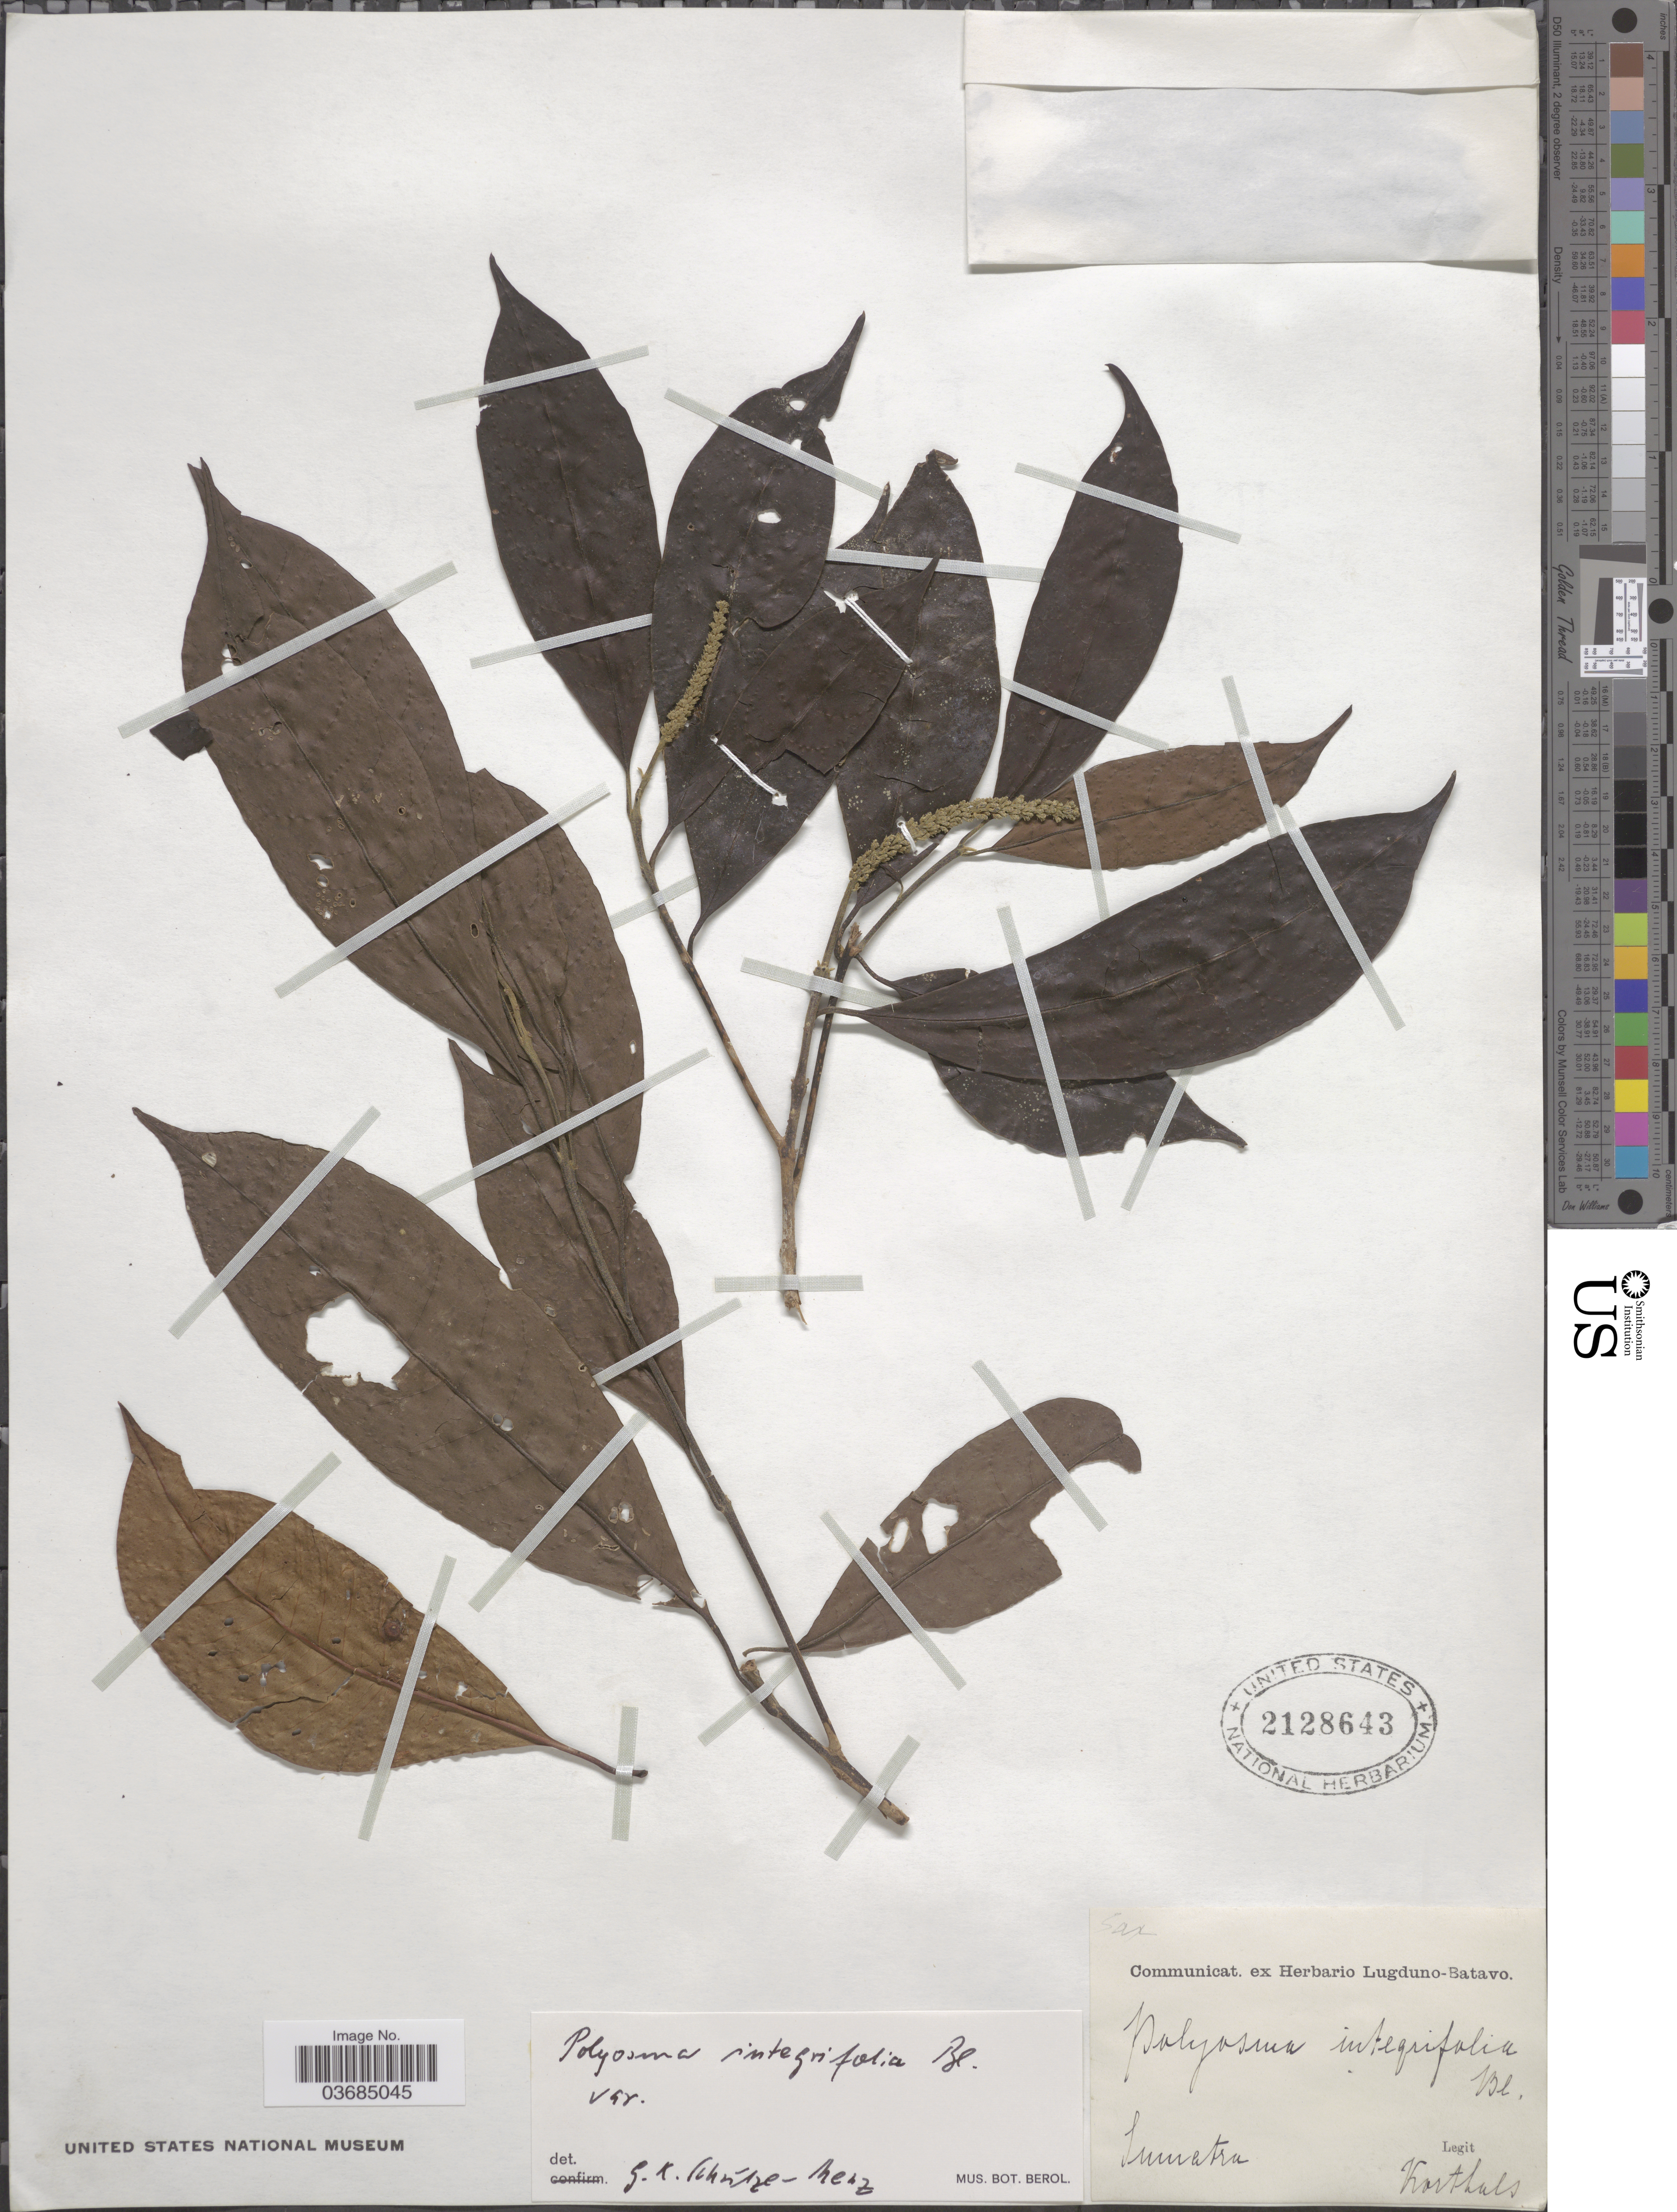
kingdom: Plantae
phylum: Tracheophyta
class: Magnoliopsida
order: Escalloniales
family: Escalloniaceae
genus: Polyosma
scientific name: Polyosma integrifolia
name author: Blume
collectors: -. Korthals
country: Indonesia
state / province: Sumatra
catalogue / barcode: US 2128643